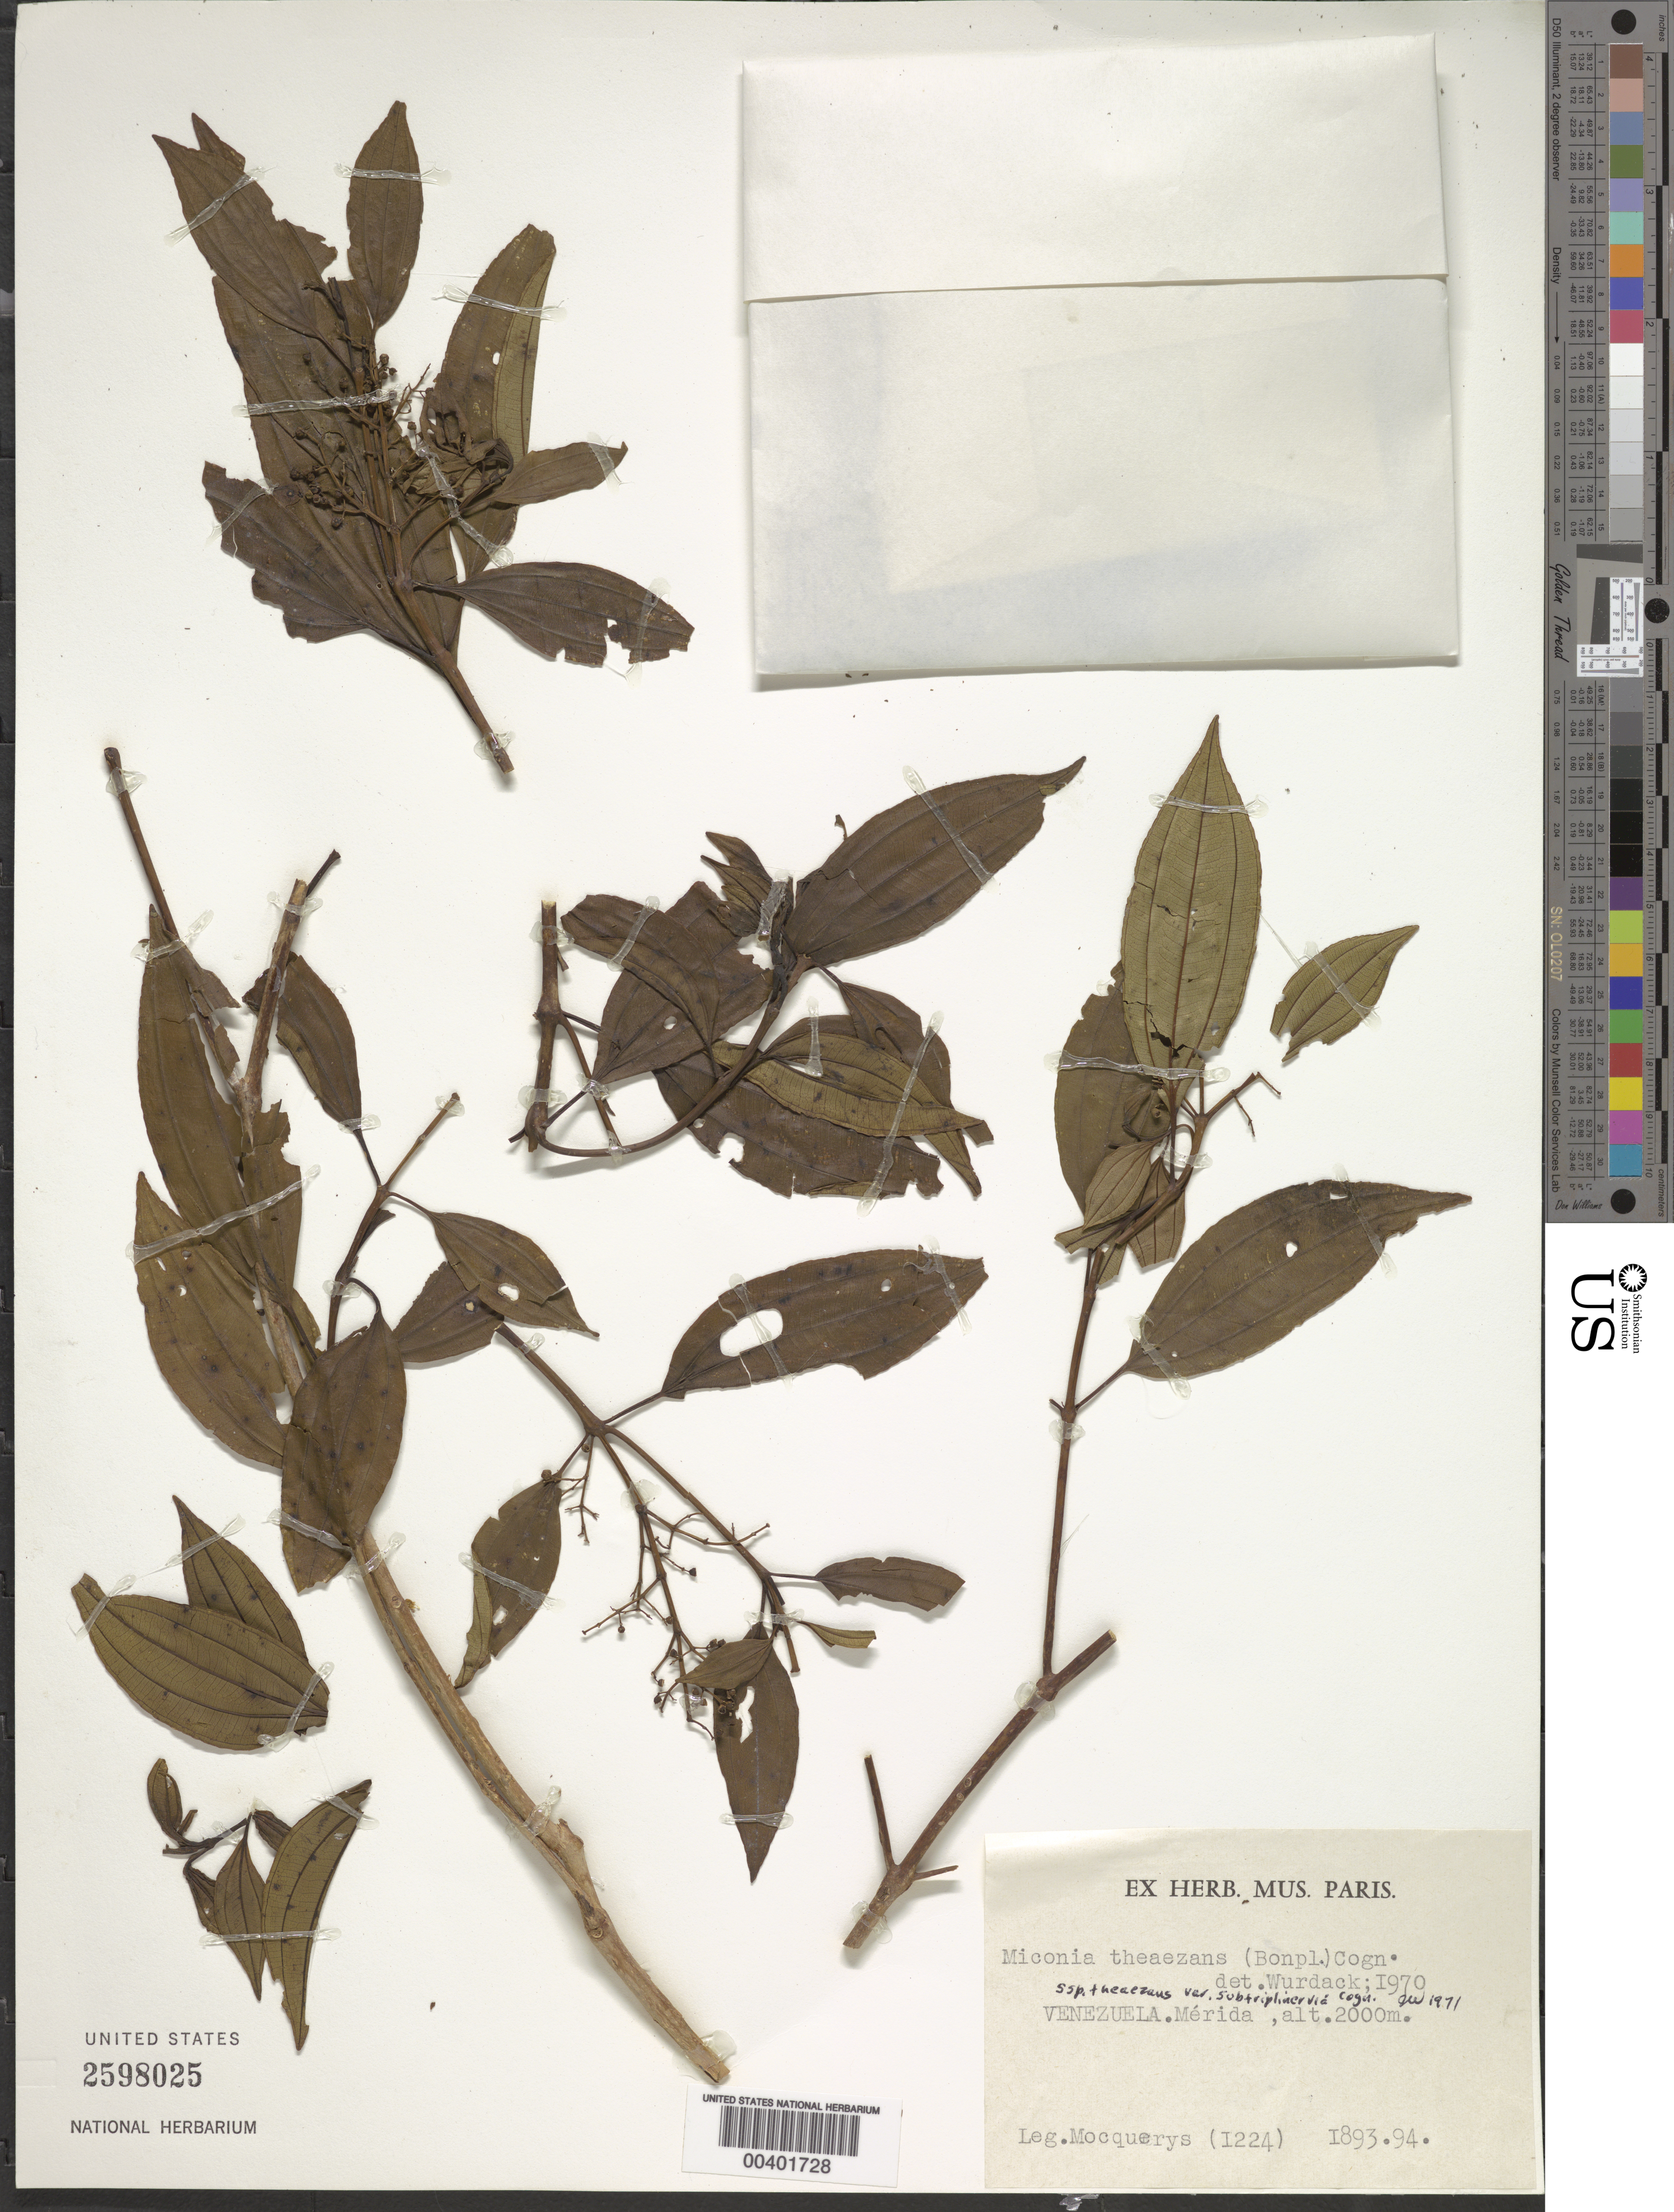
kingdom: Plantae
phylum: Tracheophyta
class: Magnoliopsida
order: Myrtales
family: Melastomataceae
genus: Miconia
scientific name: Miconia theaezans var. subtriplinervia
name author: (Bonpl.) Cogn.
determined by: Wurdack, John J., (US), US (UNITED STATES)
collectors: A. Mocquerys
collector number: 1224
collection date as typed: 1893 to -- --- 1894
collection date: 1893/1894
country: Venezuela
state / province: Mérida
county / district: Libertador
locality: Mérida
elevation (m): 2000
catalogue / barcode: US 2598025